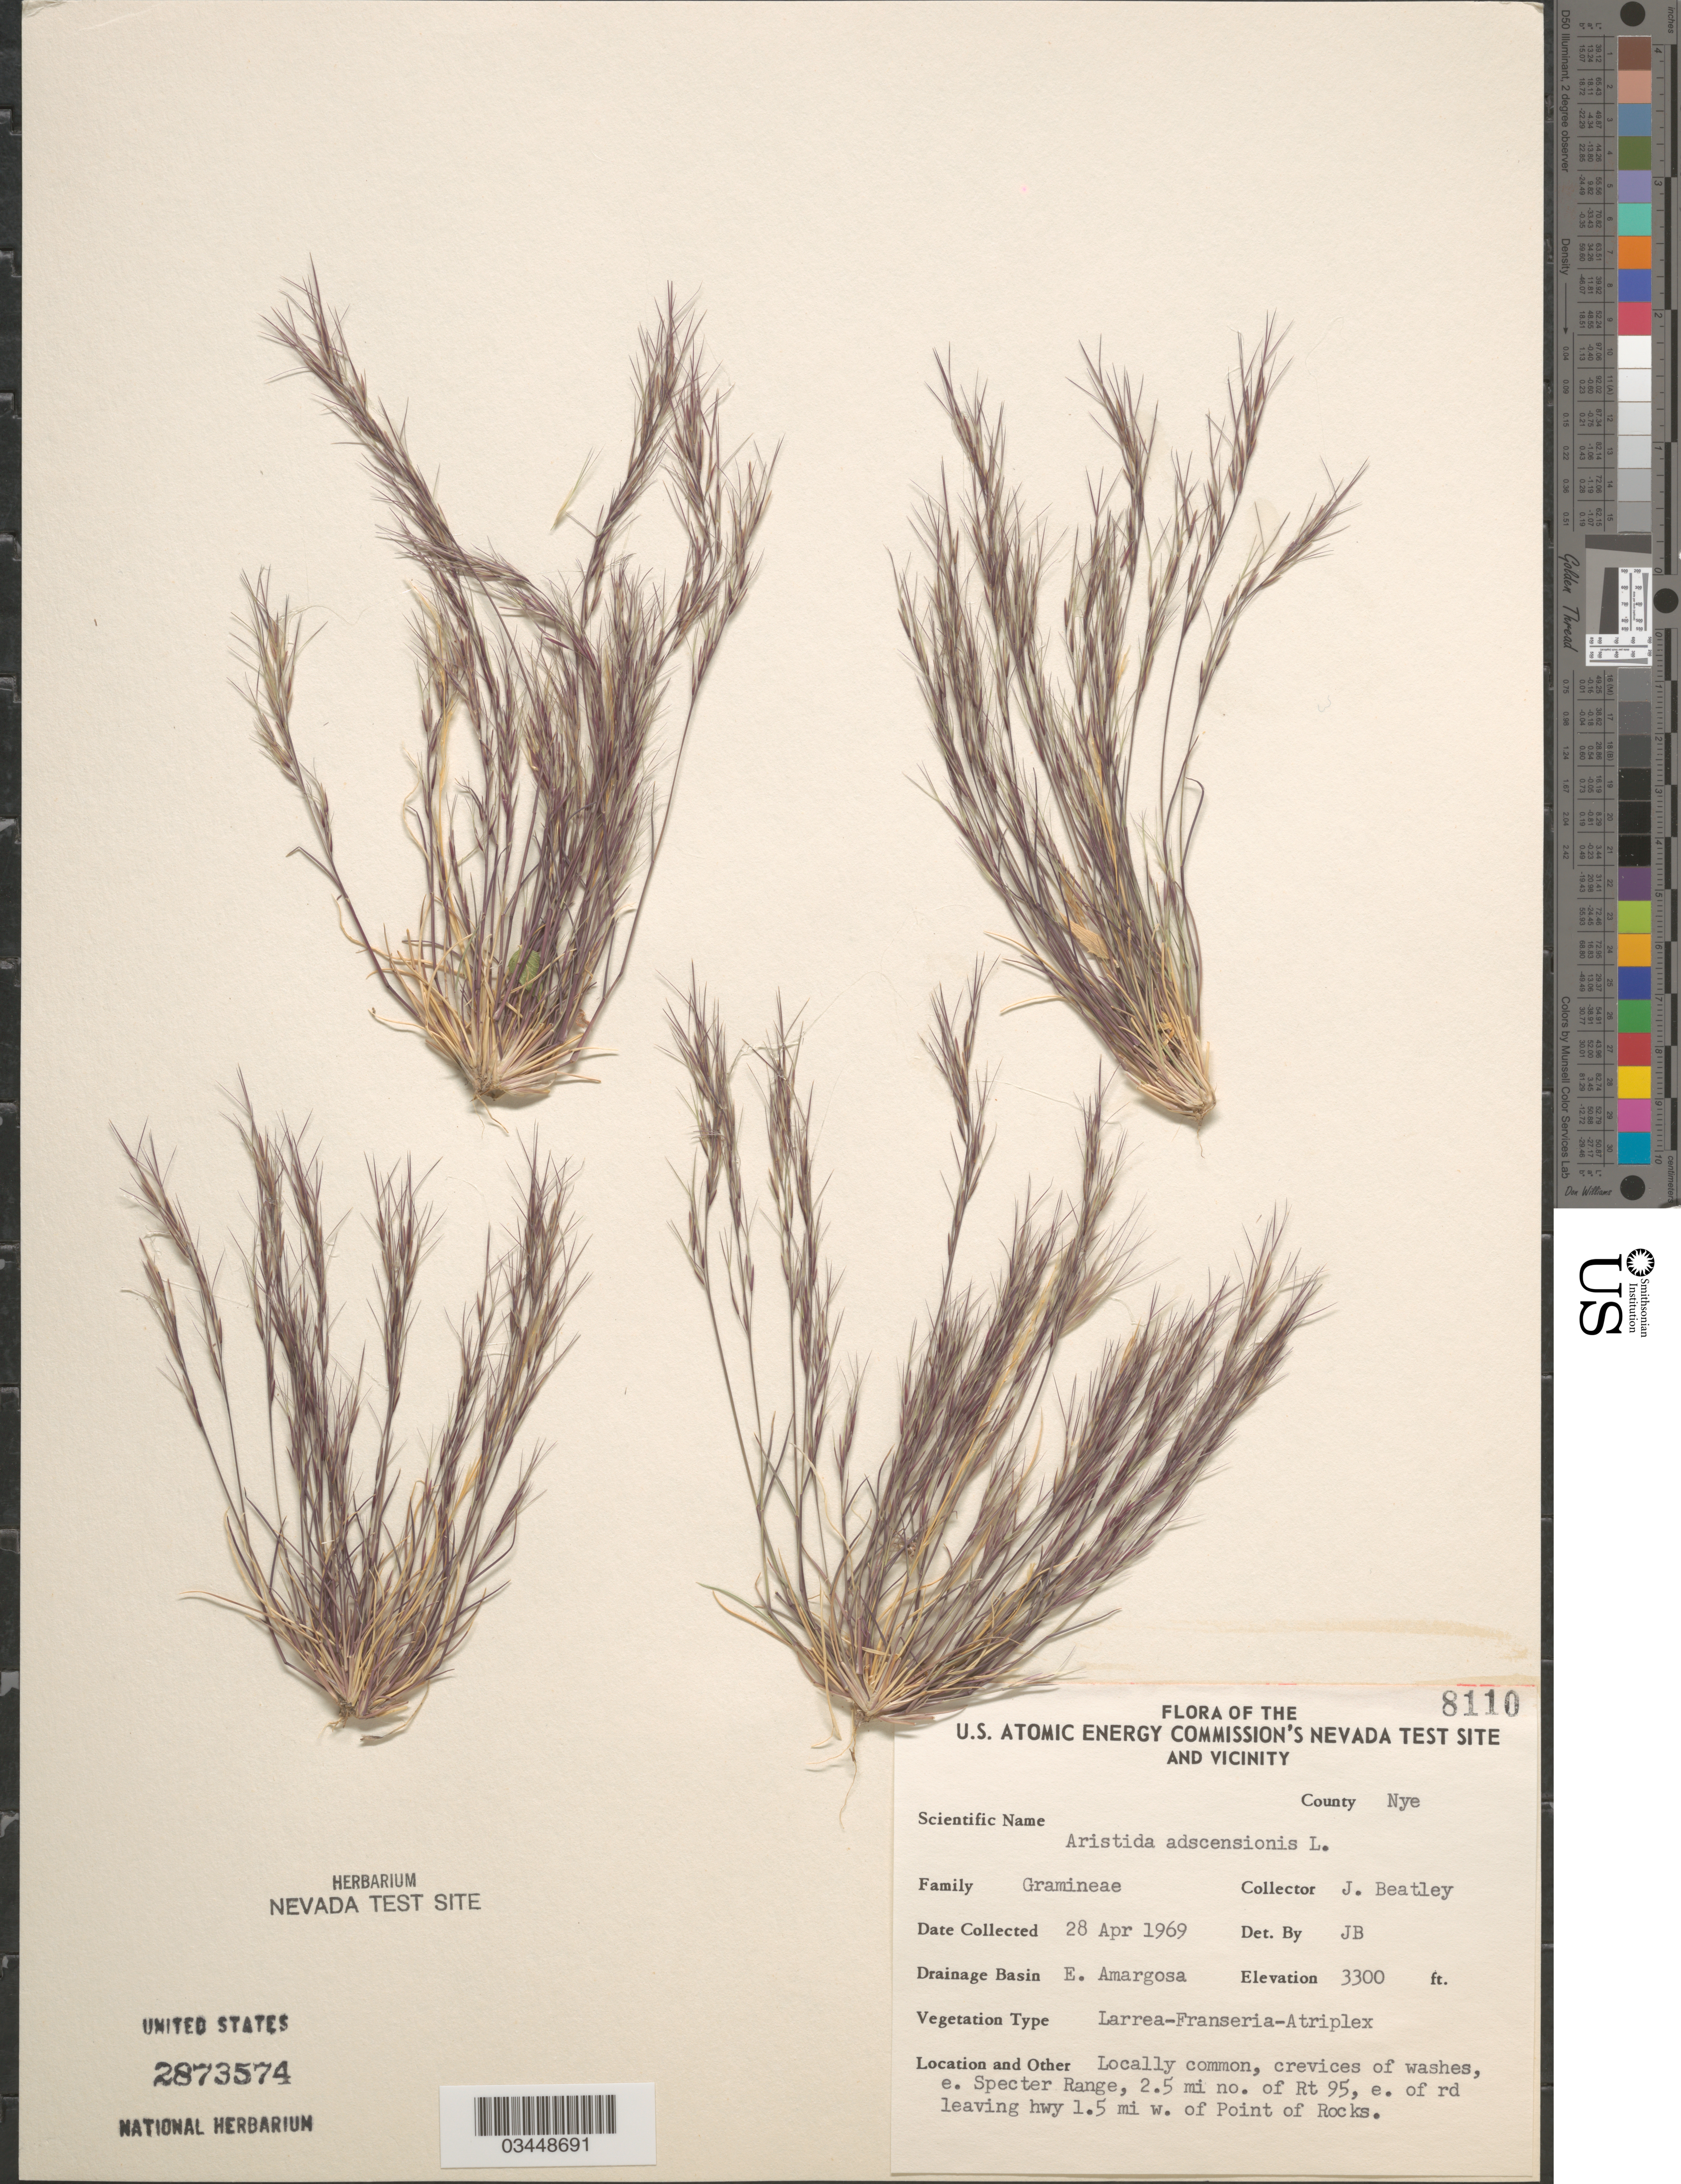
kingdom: Plantae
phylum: Tracheophyta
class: Liliopsida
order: Poales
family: Poaceae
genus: Aristida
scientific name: Aristida adscensionis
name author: L.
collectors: J. C. Beatley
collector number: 8110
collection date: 1969-04-28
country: United States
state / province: Nevada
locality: The U.S. Atomic Energy Commission's Nevada Test Site and Vicinity. County Nye. Drainage Basin E. Amargosa. E. Specter Range, 2.5 mi no. of Rt 95, e. of rd leaving hwy 1.5 mi w. of Point of Rocks.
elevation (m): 1006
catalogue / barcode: US 2873574